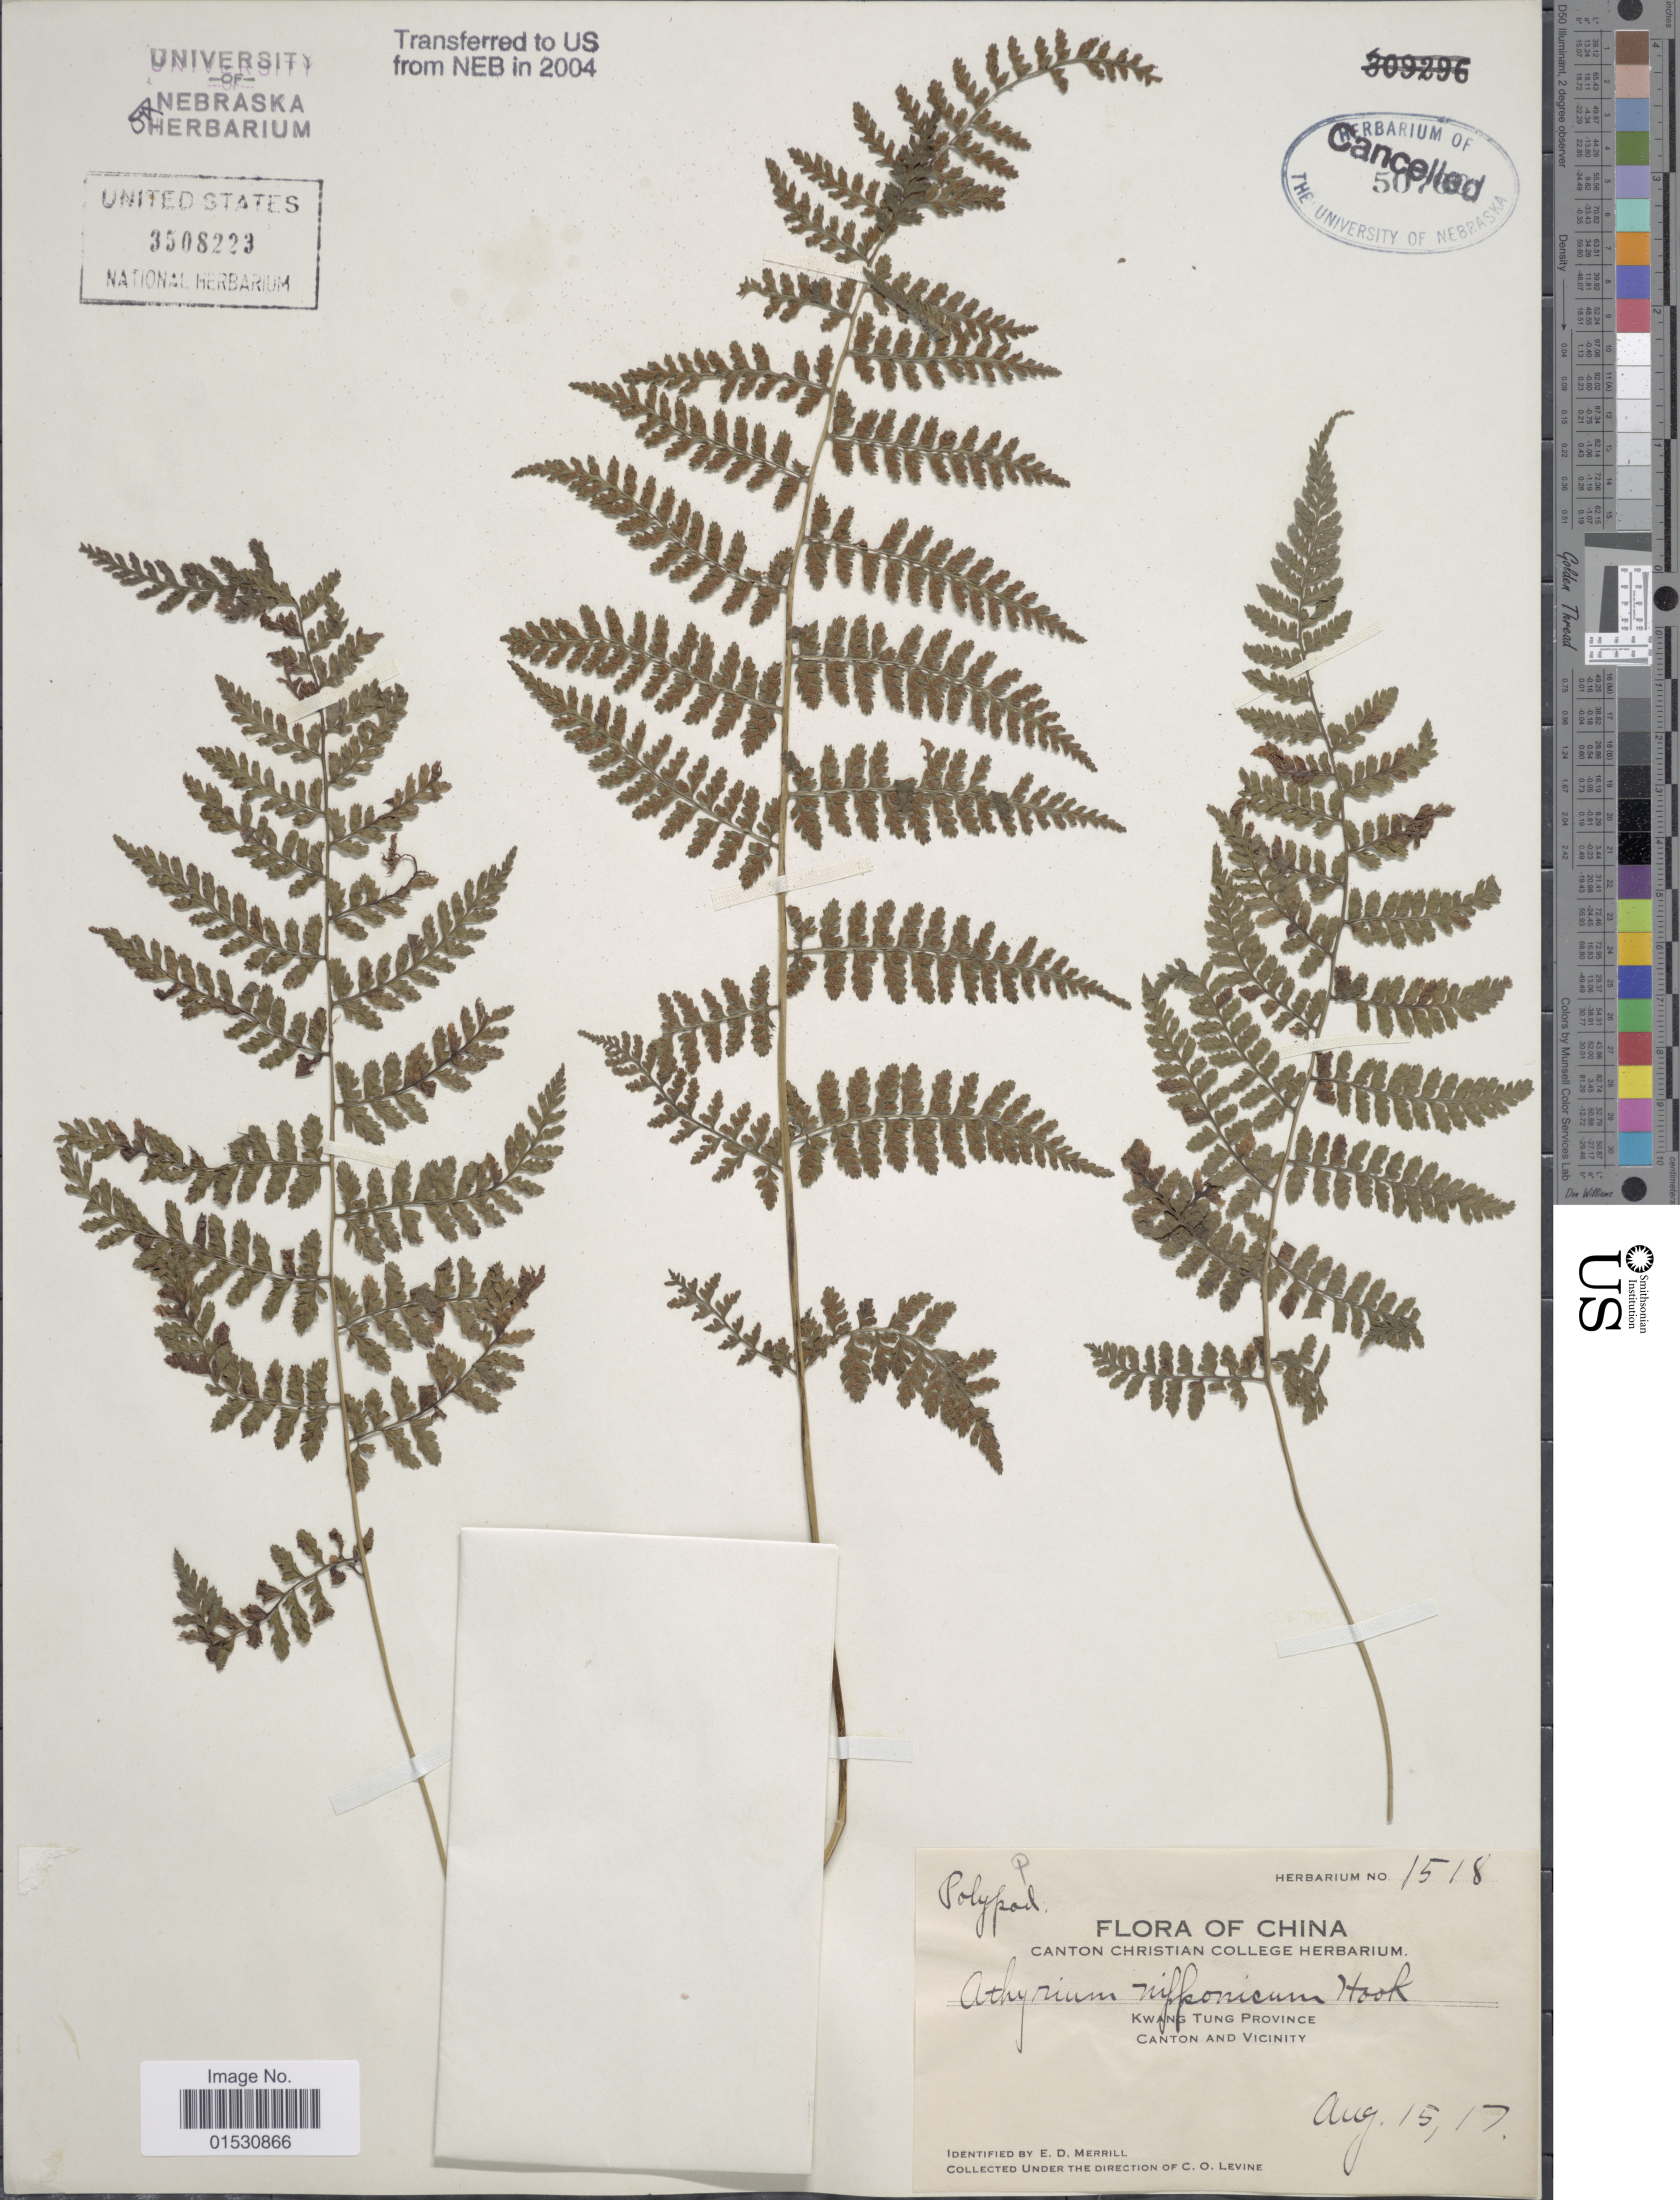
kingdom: Plantae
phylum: Tracheophyta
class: Polypodiopsida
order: Polypodiales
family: Athyriaceae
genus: Athyrium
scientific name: Athyrium nipponicum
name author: (Mett.) Hance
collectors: C. O. Levine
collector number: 1518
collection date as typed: Transcribed d/m/y: 15/8/17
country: China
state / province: Guangdong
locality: Kwang Tung Province. Canton and vicinity.